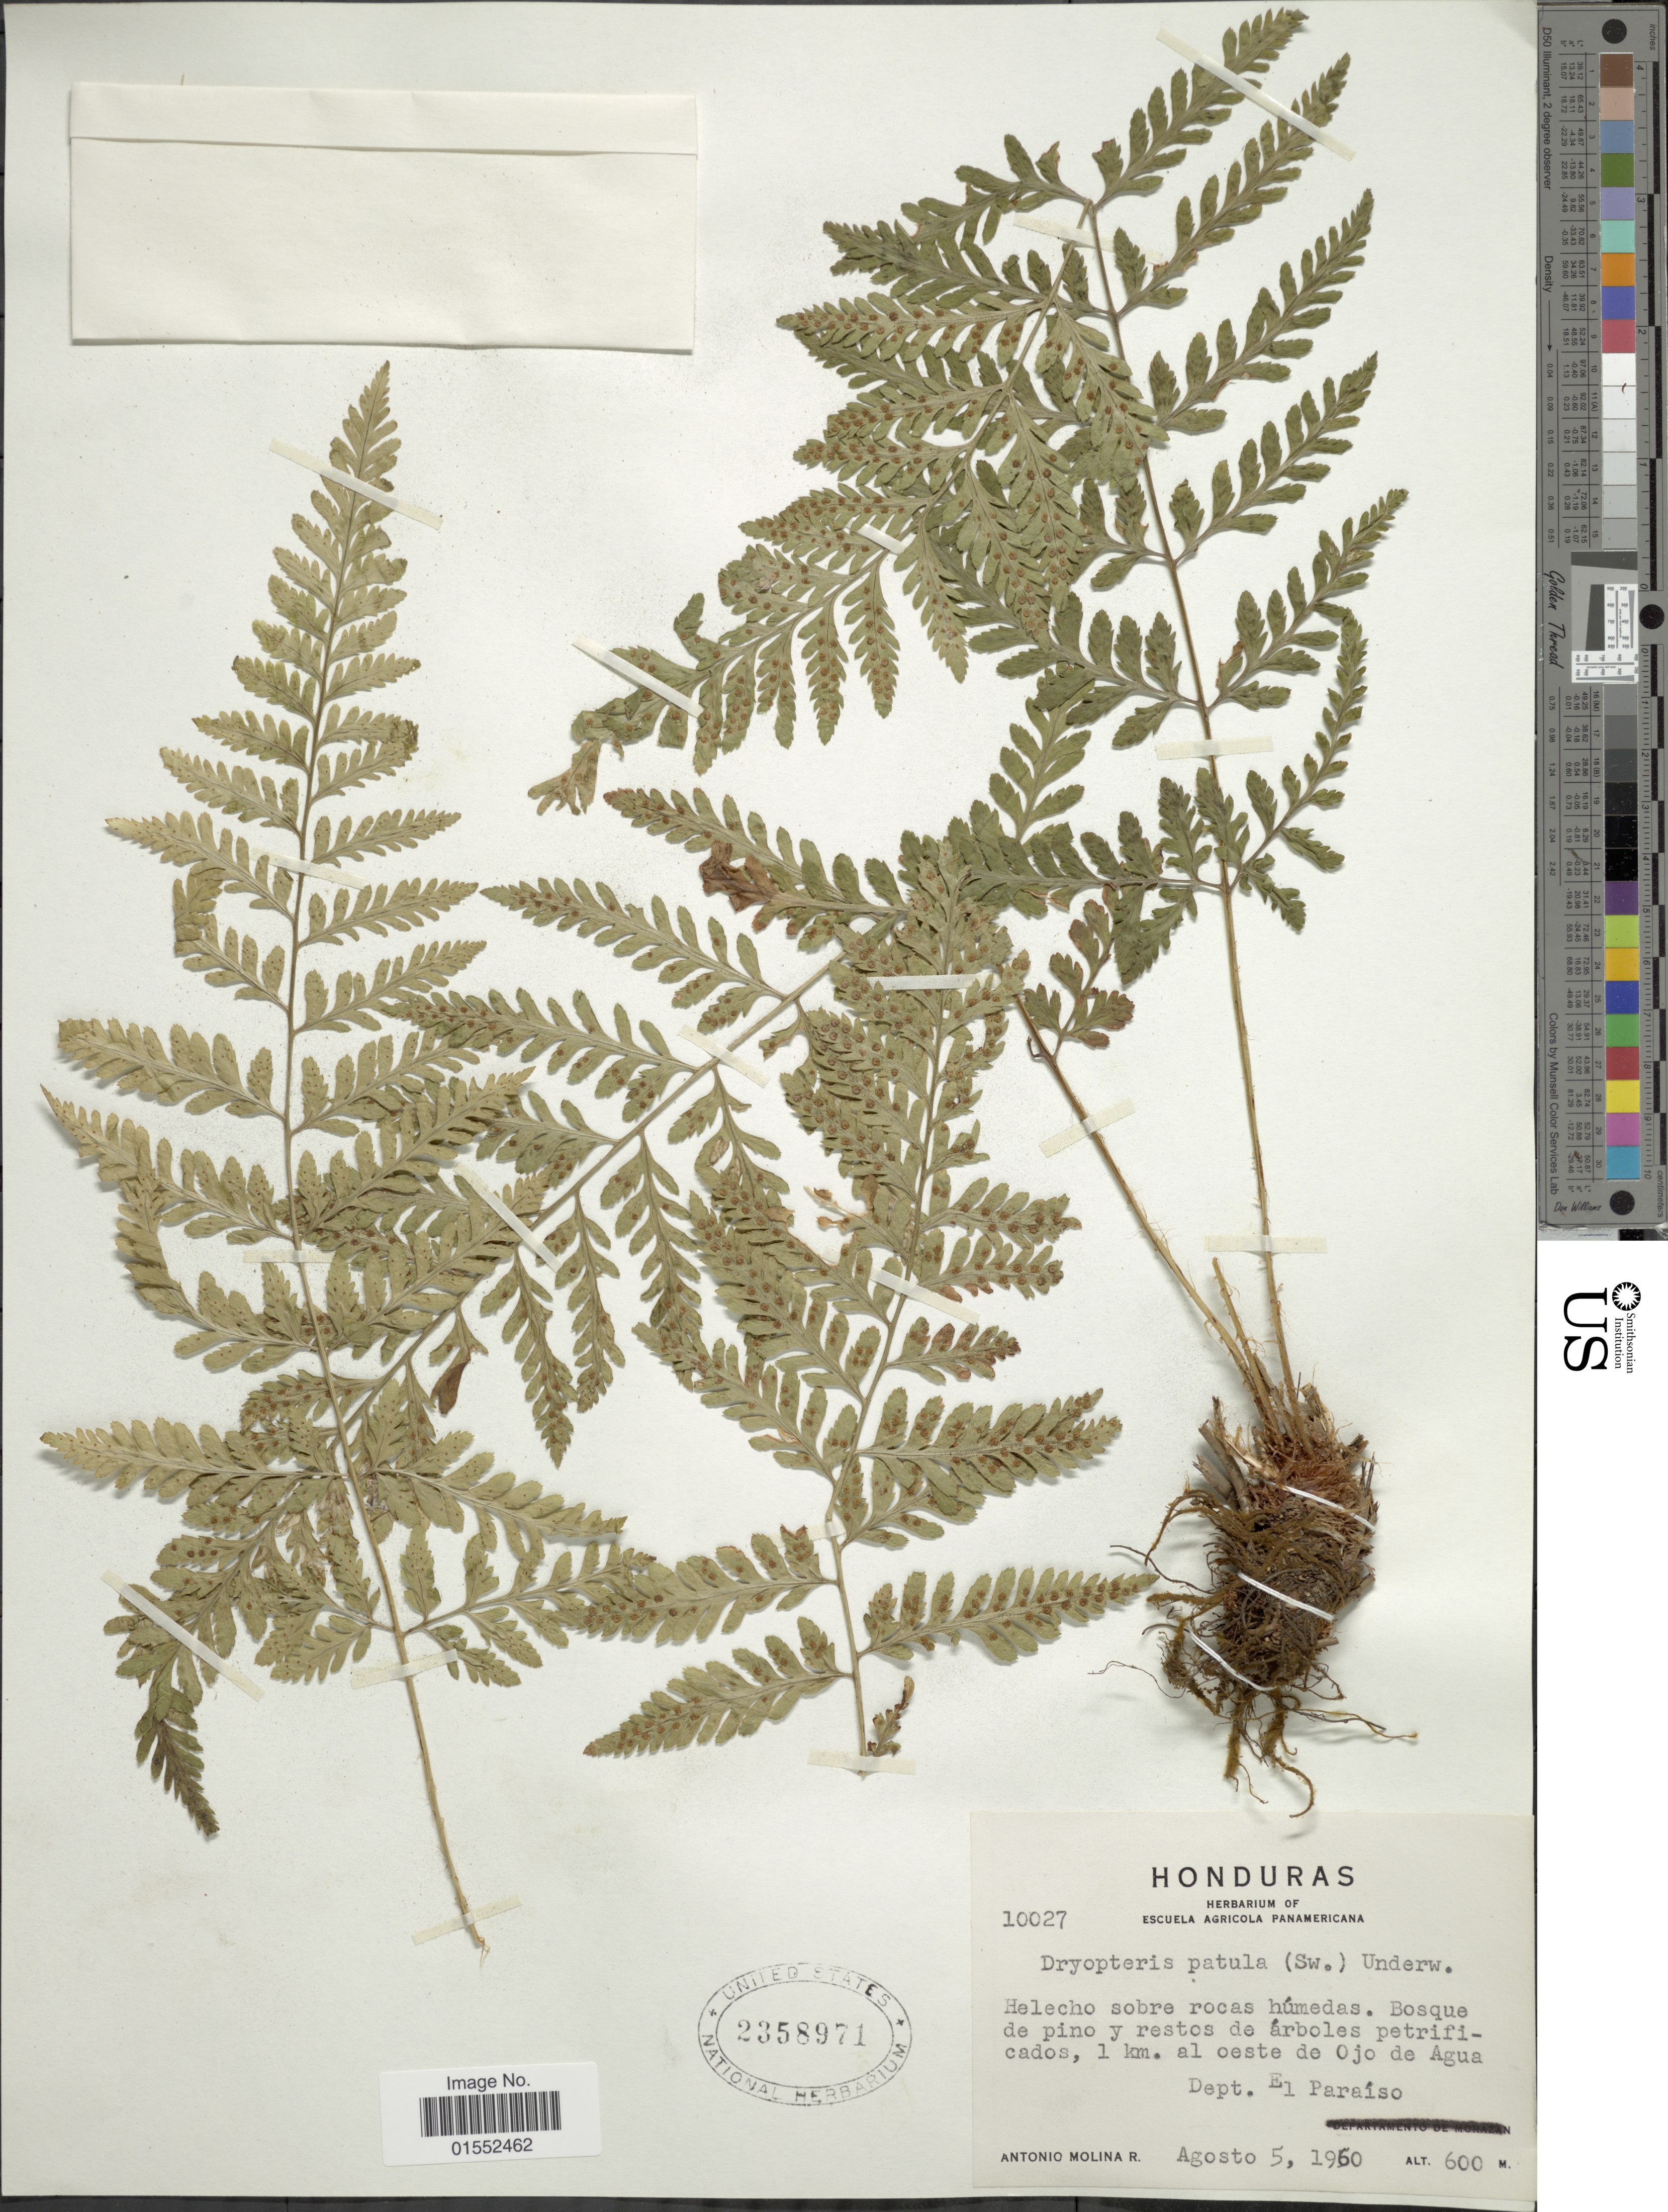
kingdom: Plantae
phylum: Tracheophyta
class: Polypodiopsida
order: Polypodiales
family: Dryopteridaceae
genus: Dryopteris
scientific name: Dryopteris patula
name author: (Sw.) Underw.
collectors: A. R. Molina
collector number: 10027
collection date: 1960-08-05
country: Honduras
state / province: El Paraíso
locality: Helecho sobre rocas humedas. Bosque de pino y restos de arboles petrificados, 1 km. al oeste de Ojo de Agua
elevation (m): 600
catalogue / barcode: US 2358971